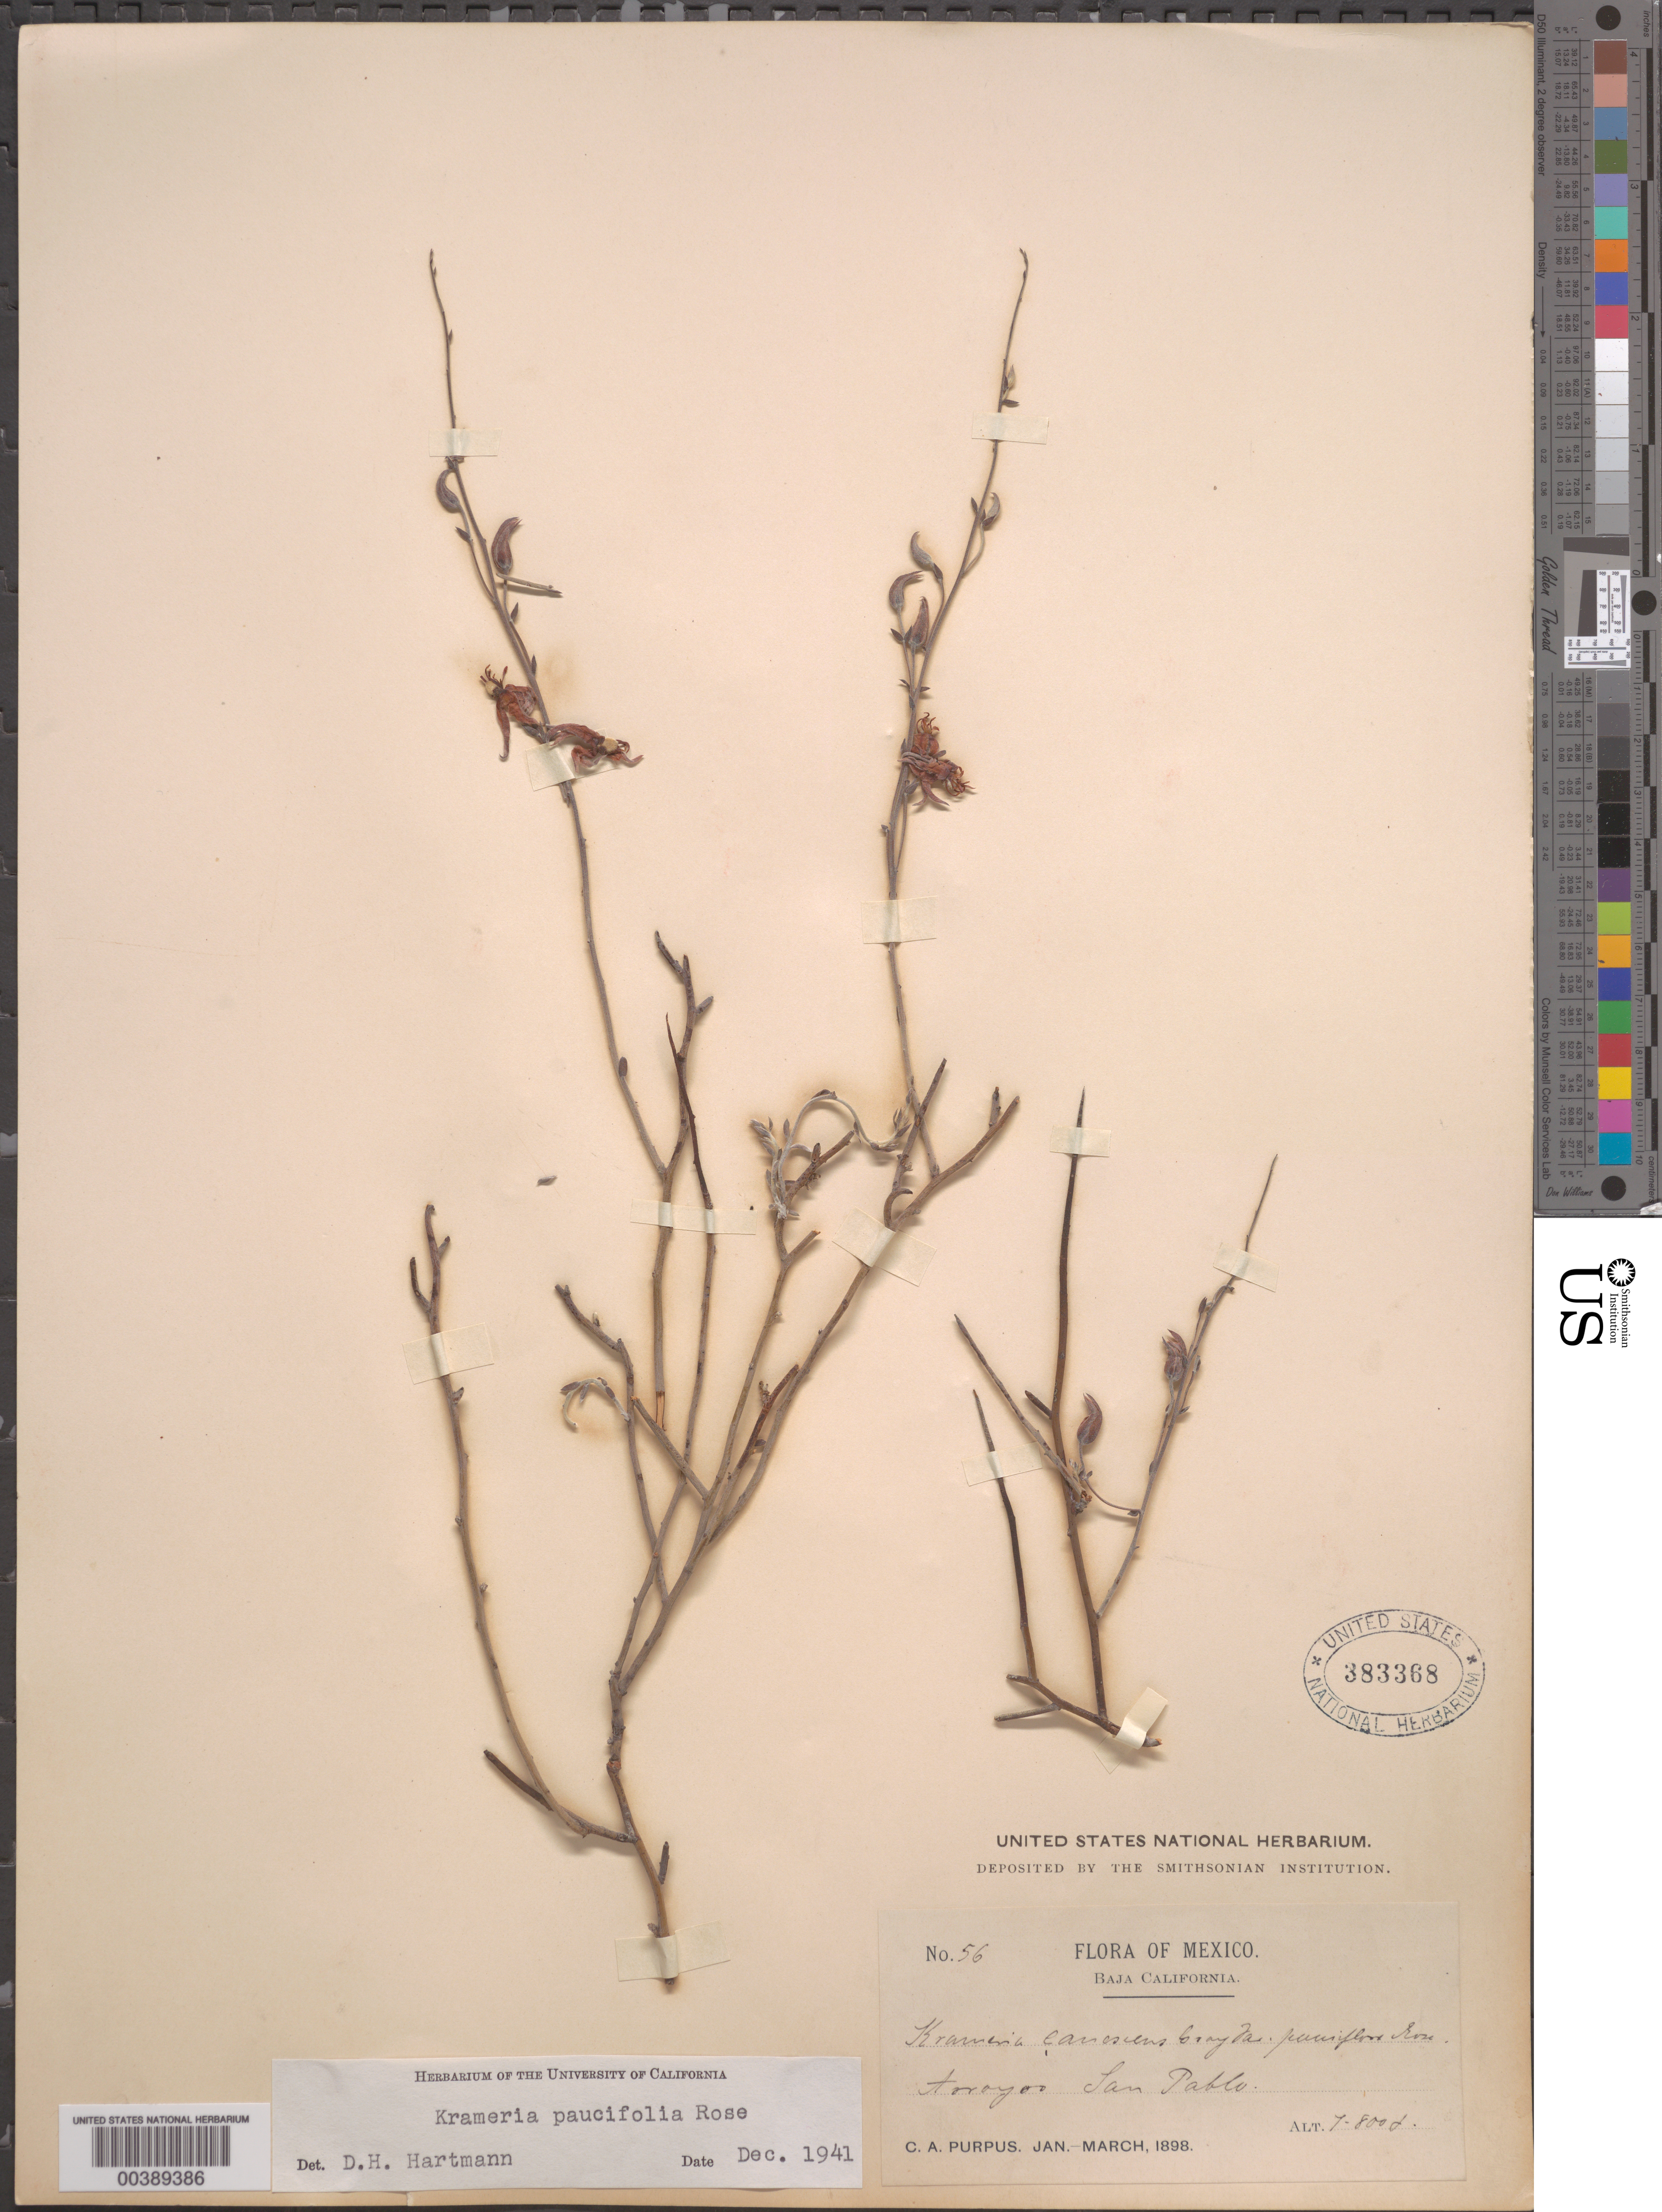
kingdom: Plantae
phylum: Tracheophyta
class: Magnoliopsida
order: Zygophyllales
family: Krameriaceae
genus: Krameria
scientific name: Krameria grayi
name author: Rose & J.H. Painter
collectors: C. A. Purpus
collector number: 56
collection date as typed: Jan 1898 to -- Mar 1898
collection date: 1898-01/1898-03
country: Mexico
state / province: Baja California Sur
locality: Arroyo San Pablo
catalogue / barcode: US 383368